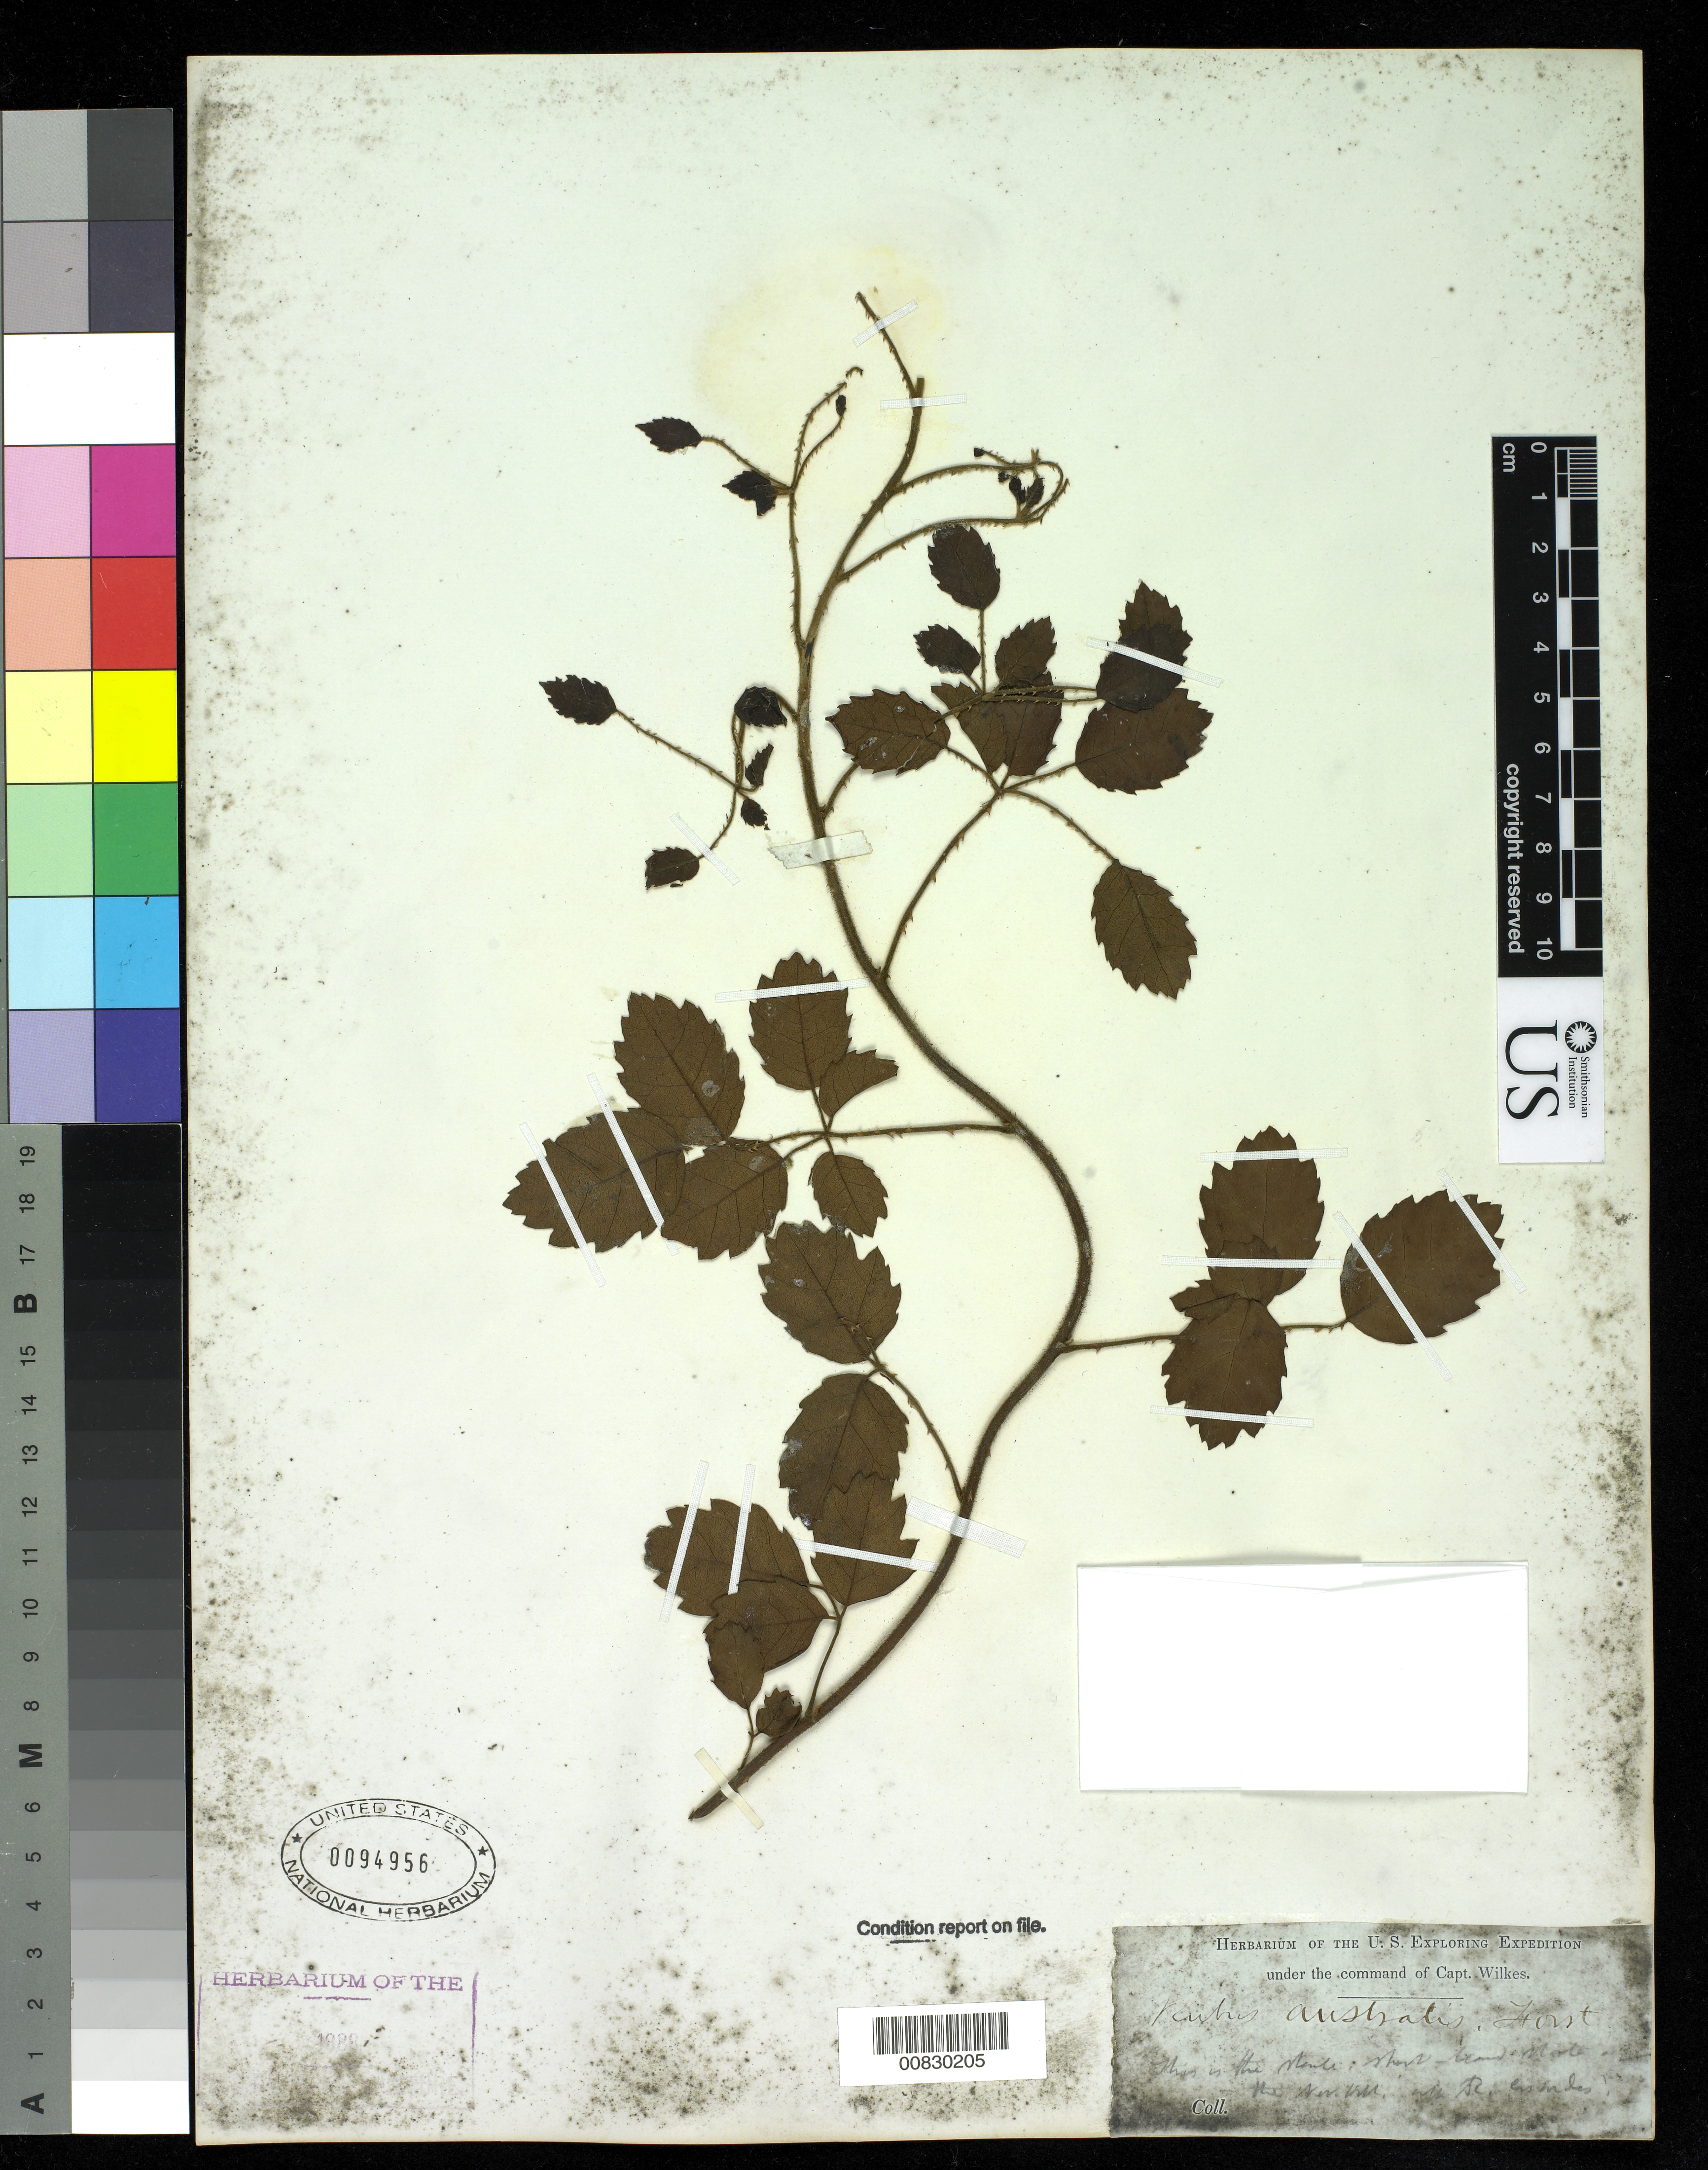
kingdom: Plantae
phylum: Tracheophyta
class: Magnoliopsida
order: Rosales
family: Rosaceae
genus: Rubus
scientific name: Rubus canescens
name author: DC.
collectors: Wilkes Explor. Exped.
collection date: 1838/1842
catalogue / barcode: US 94956